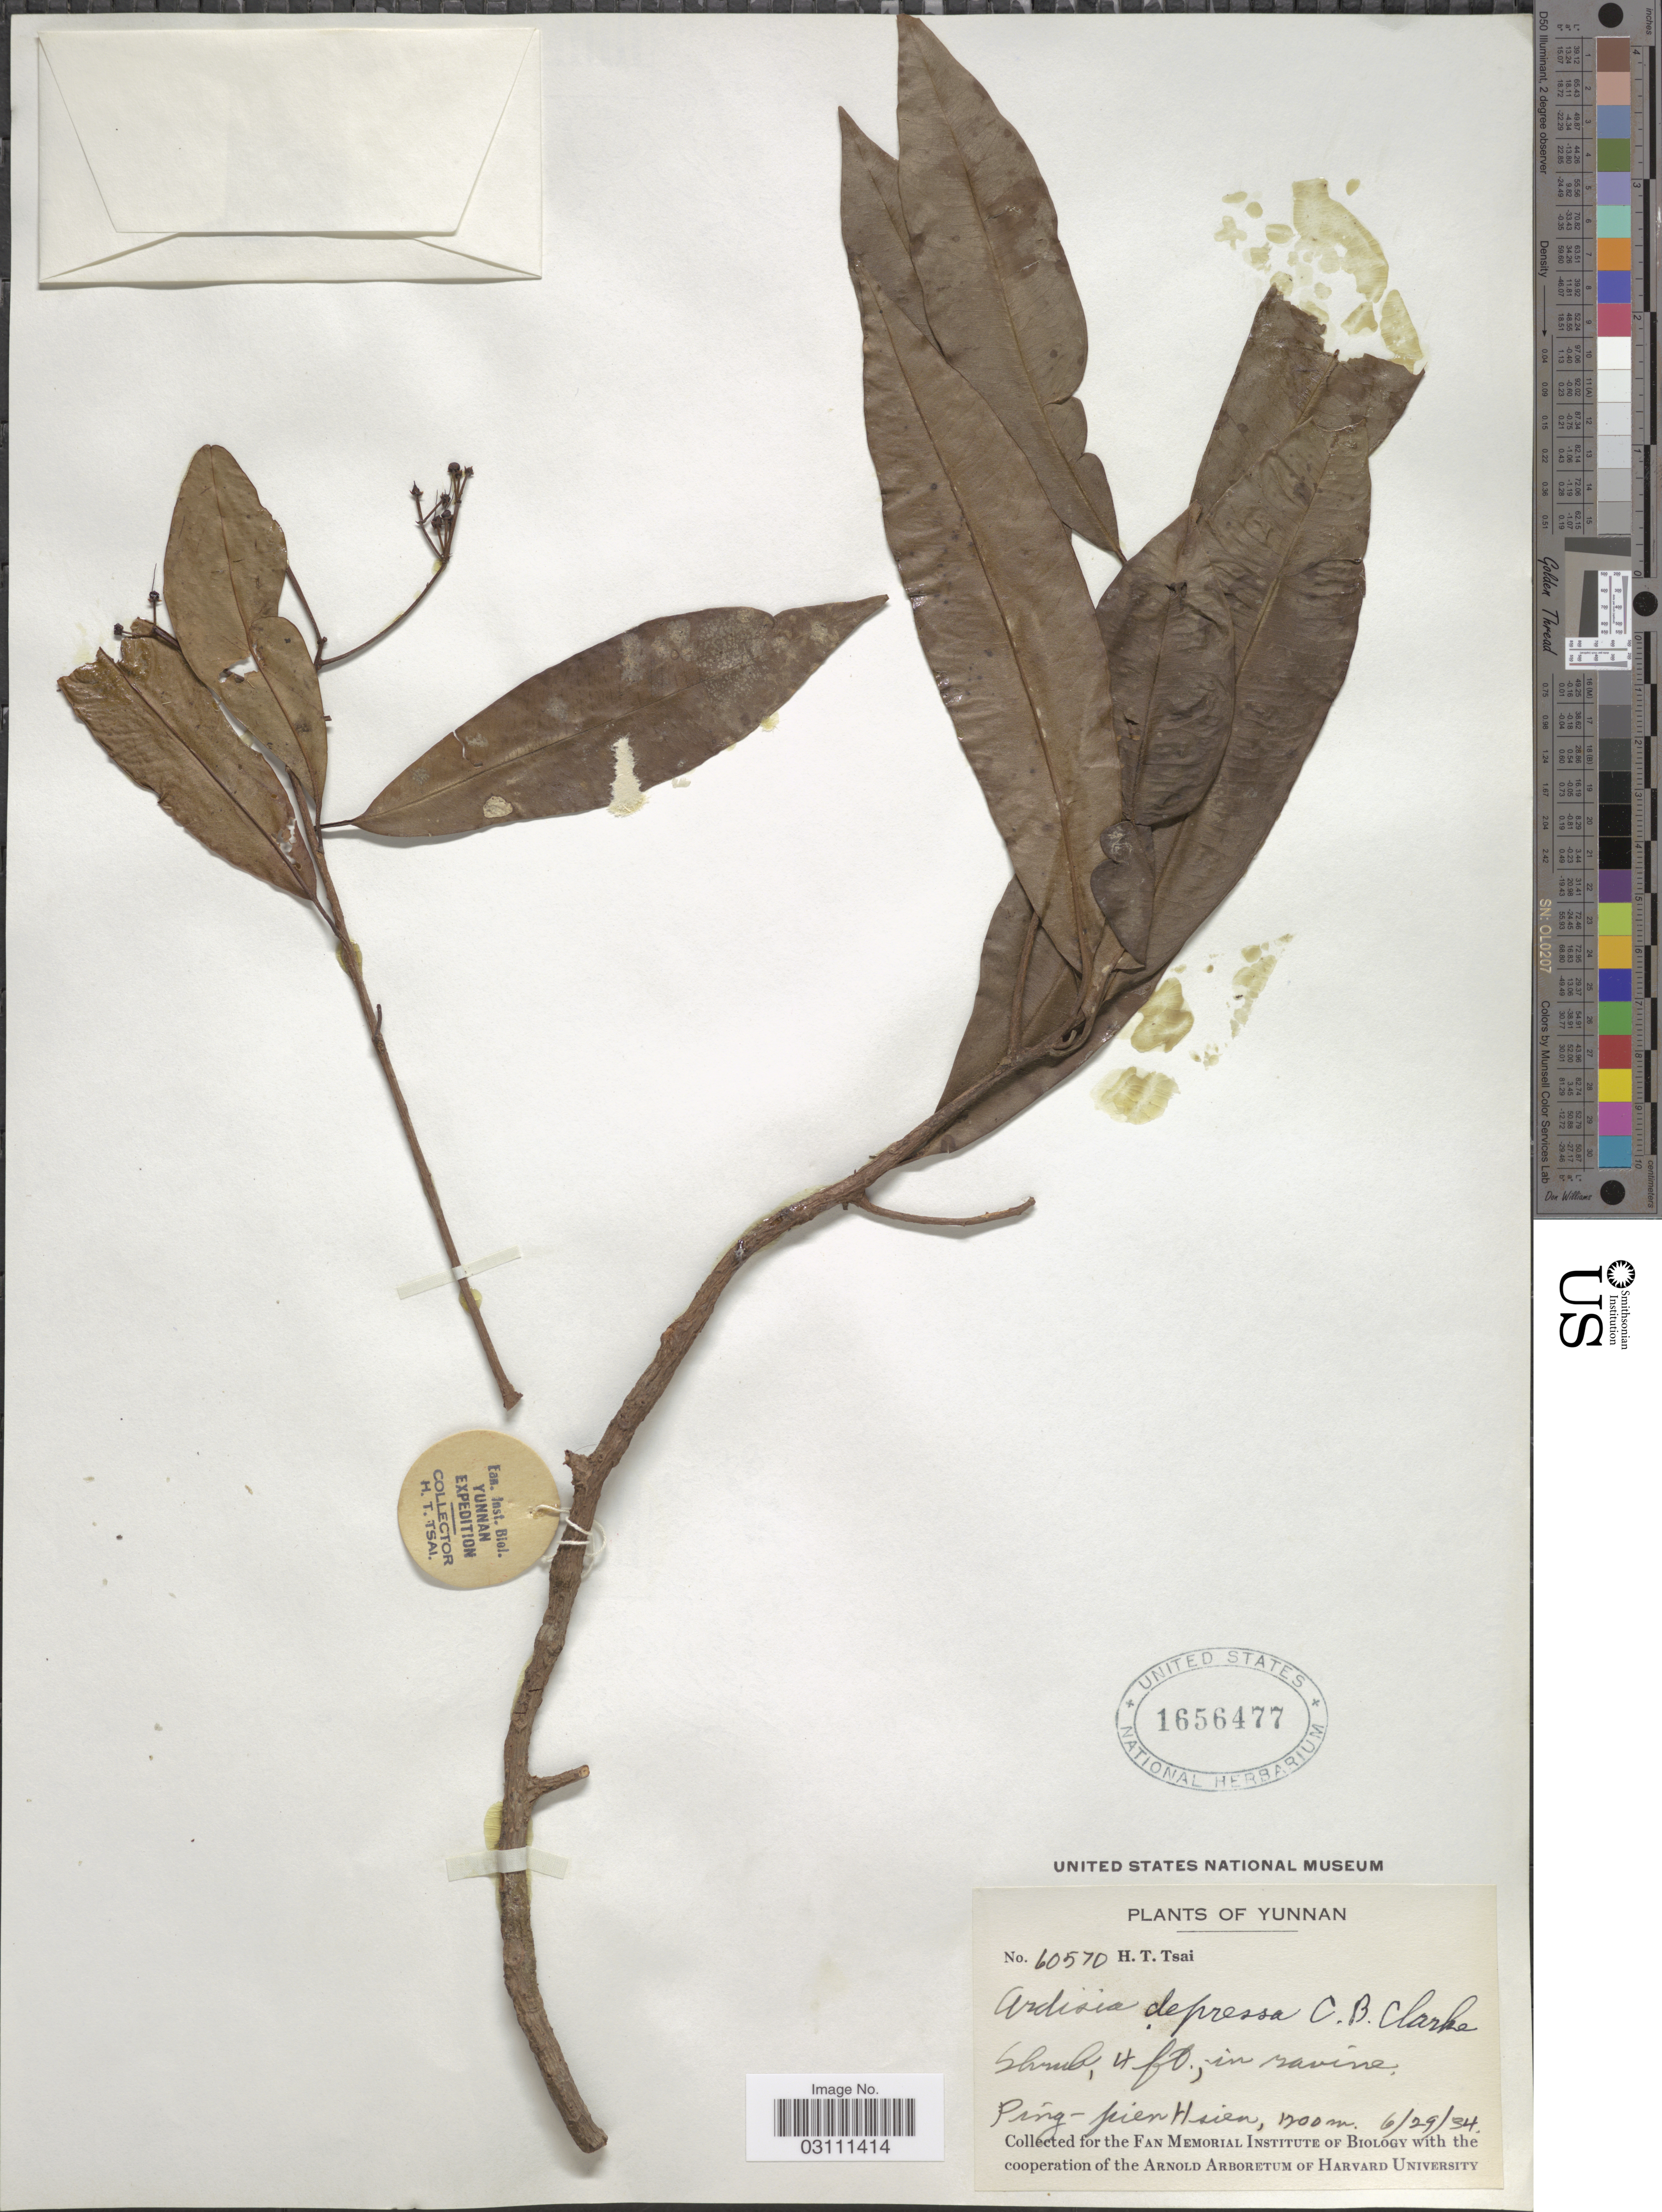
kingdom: Plantae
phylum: Tracheophyta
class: Magnoliopsida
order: Ericales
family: Primulaceae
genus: Ardisia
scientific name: Ardisia depressa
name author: C.B. Clarke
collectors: H. Tsai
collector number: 60570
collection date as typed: Transcribed d/m/y: 29/6/34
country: China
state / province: Yunnan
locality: Ping-pien Hsien.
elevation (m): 1200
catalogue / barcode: US 1656477